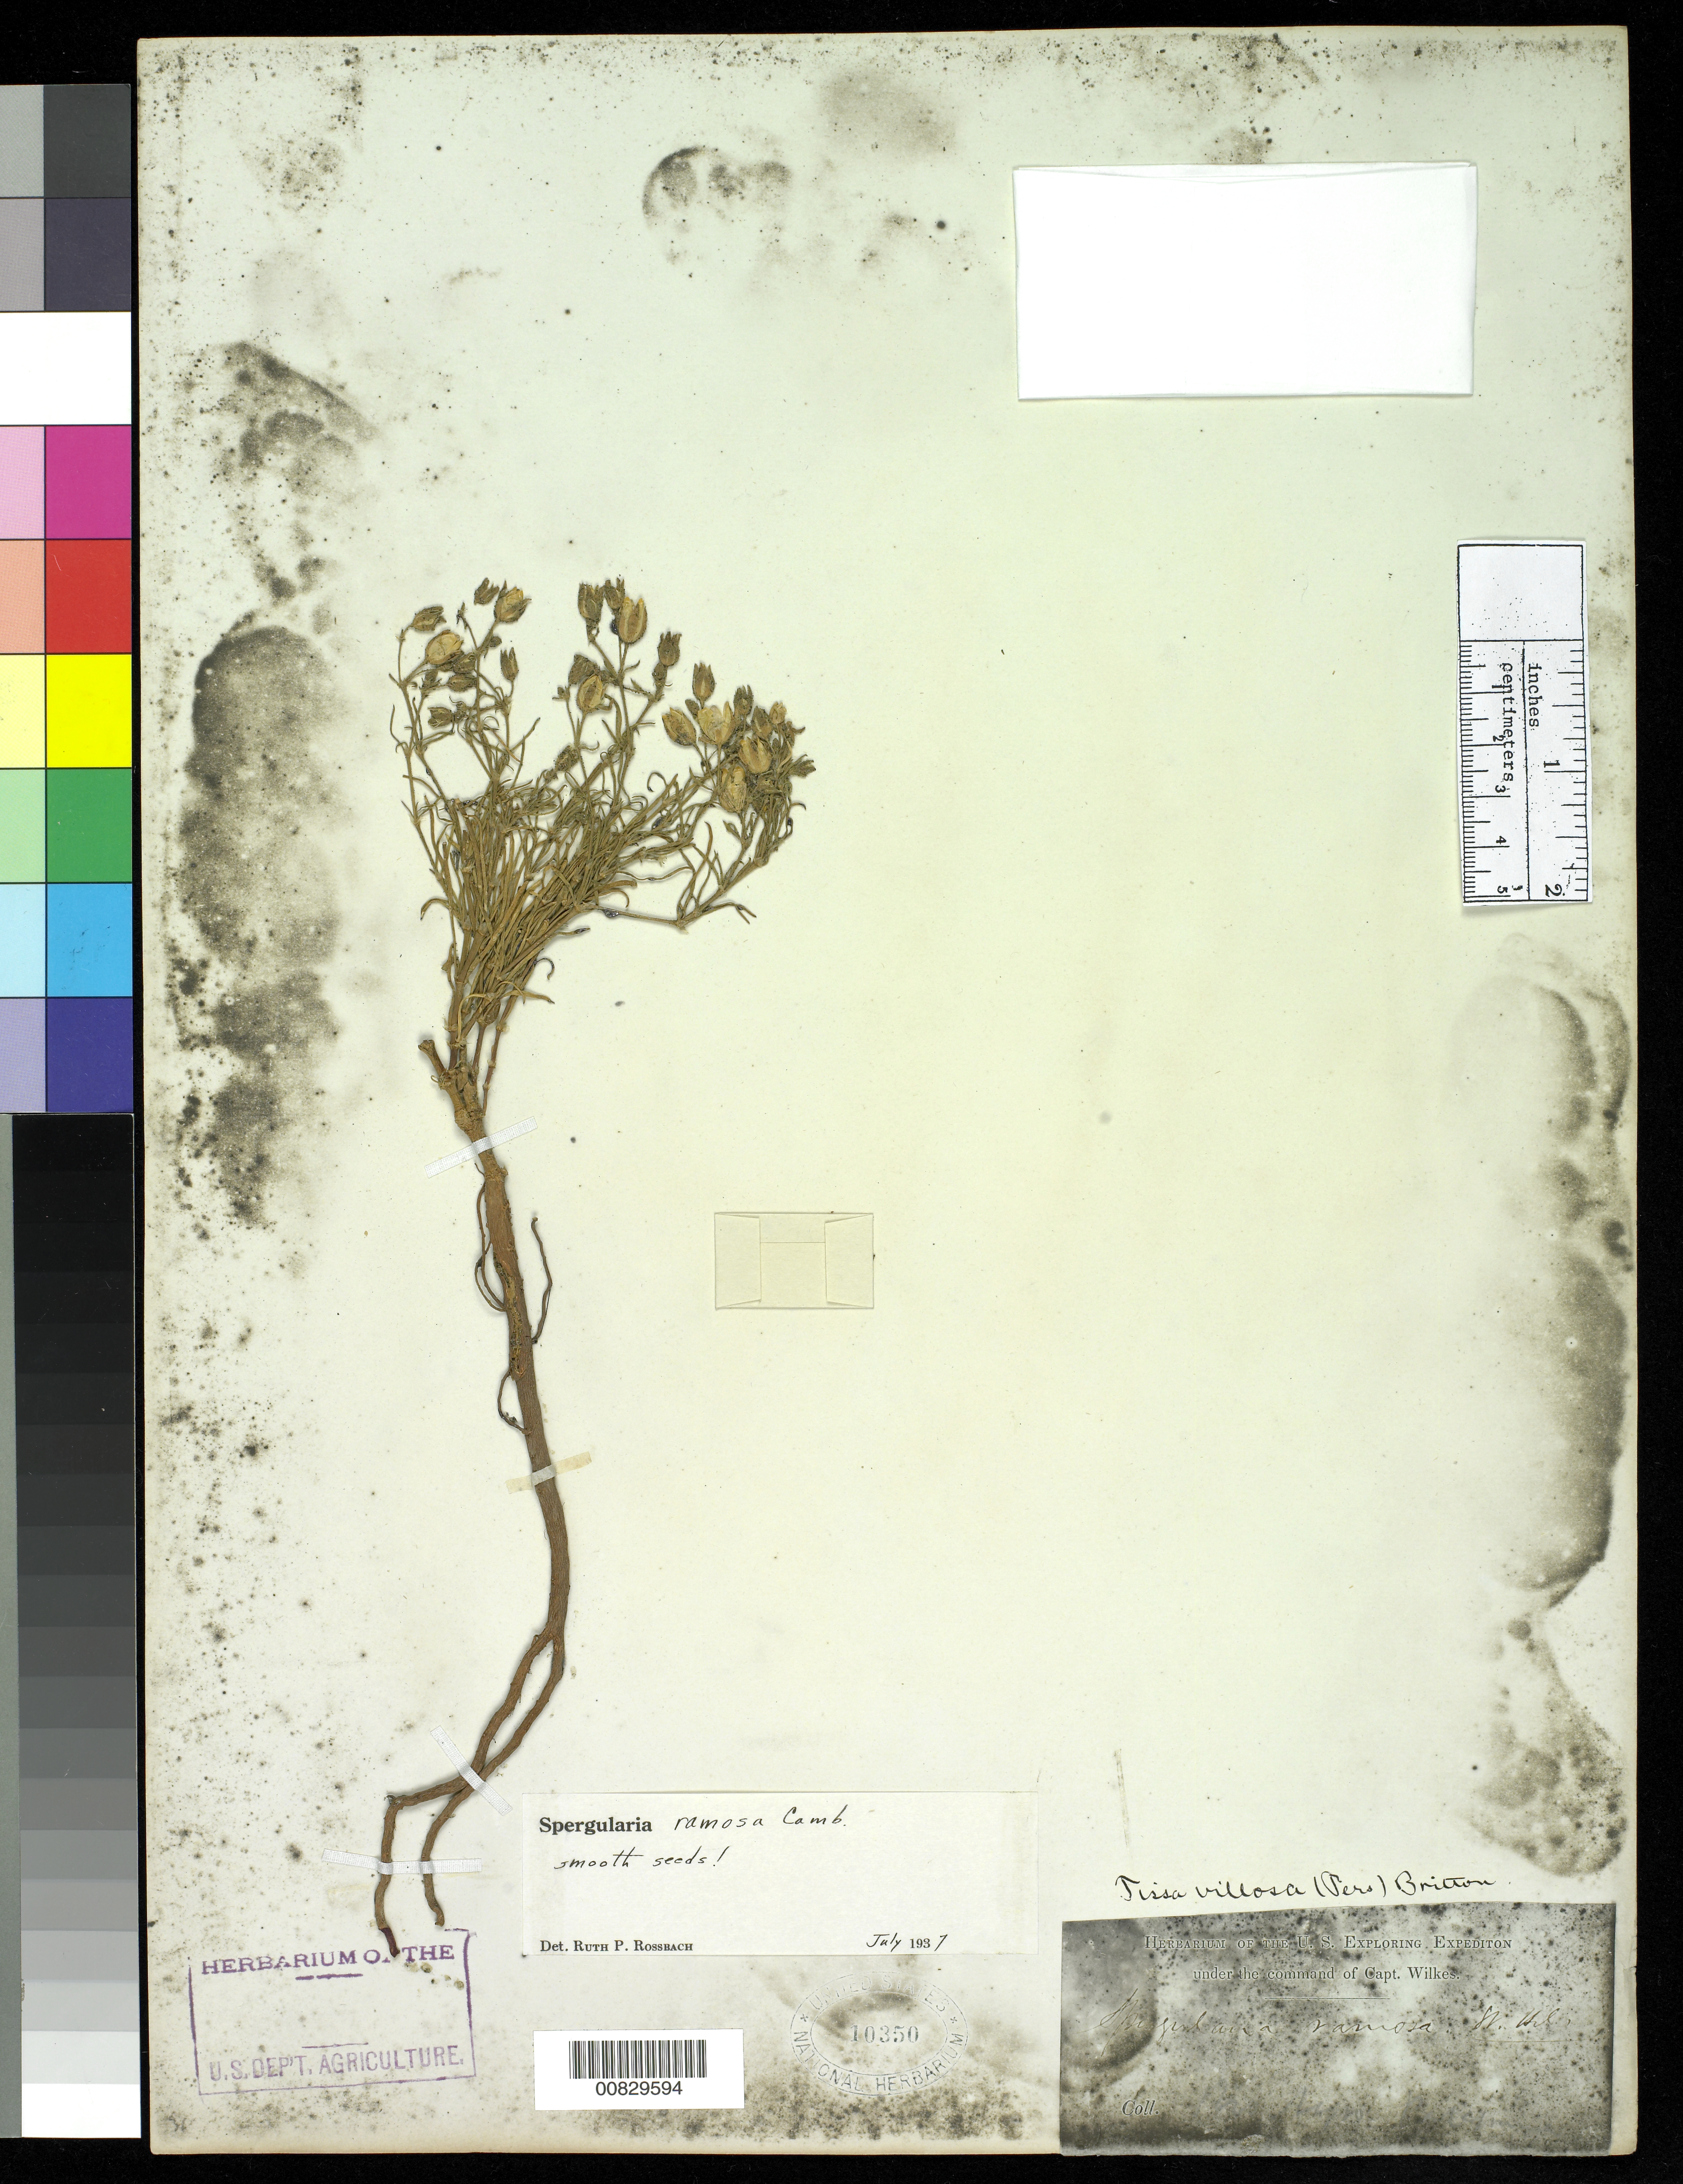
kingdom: Plantae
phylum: Tracheophyta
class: Magnoliopsida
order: Caryophyllales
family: Caryophyllaceae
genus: Spergularia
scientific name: Spergularia ramosa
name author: Cambess.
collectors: Wilkes Explor. Exped.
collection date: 1838/1842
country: Chile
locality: Rio Negro, Patagonia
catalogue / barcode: US 10350